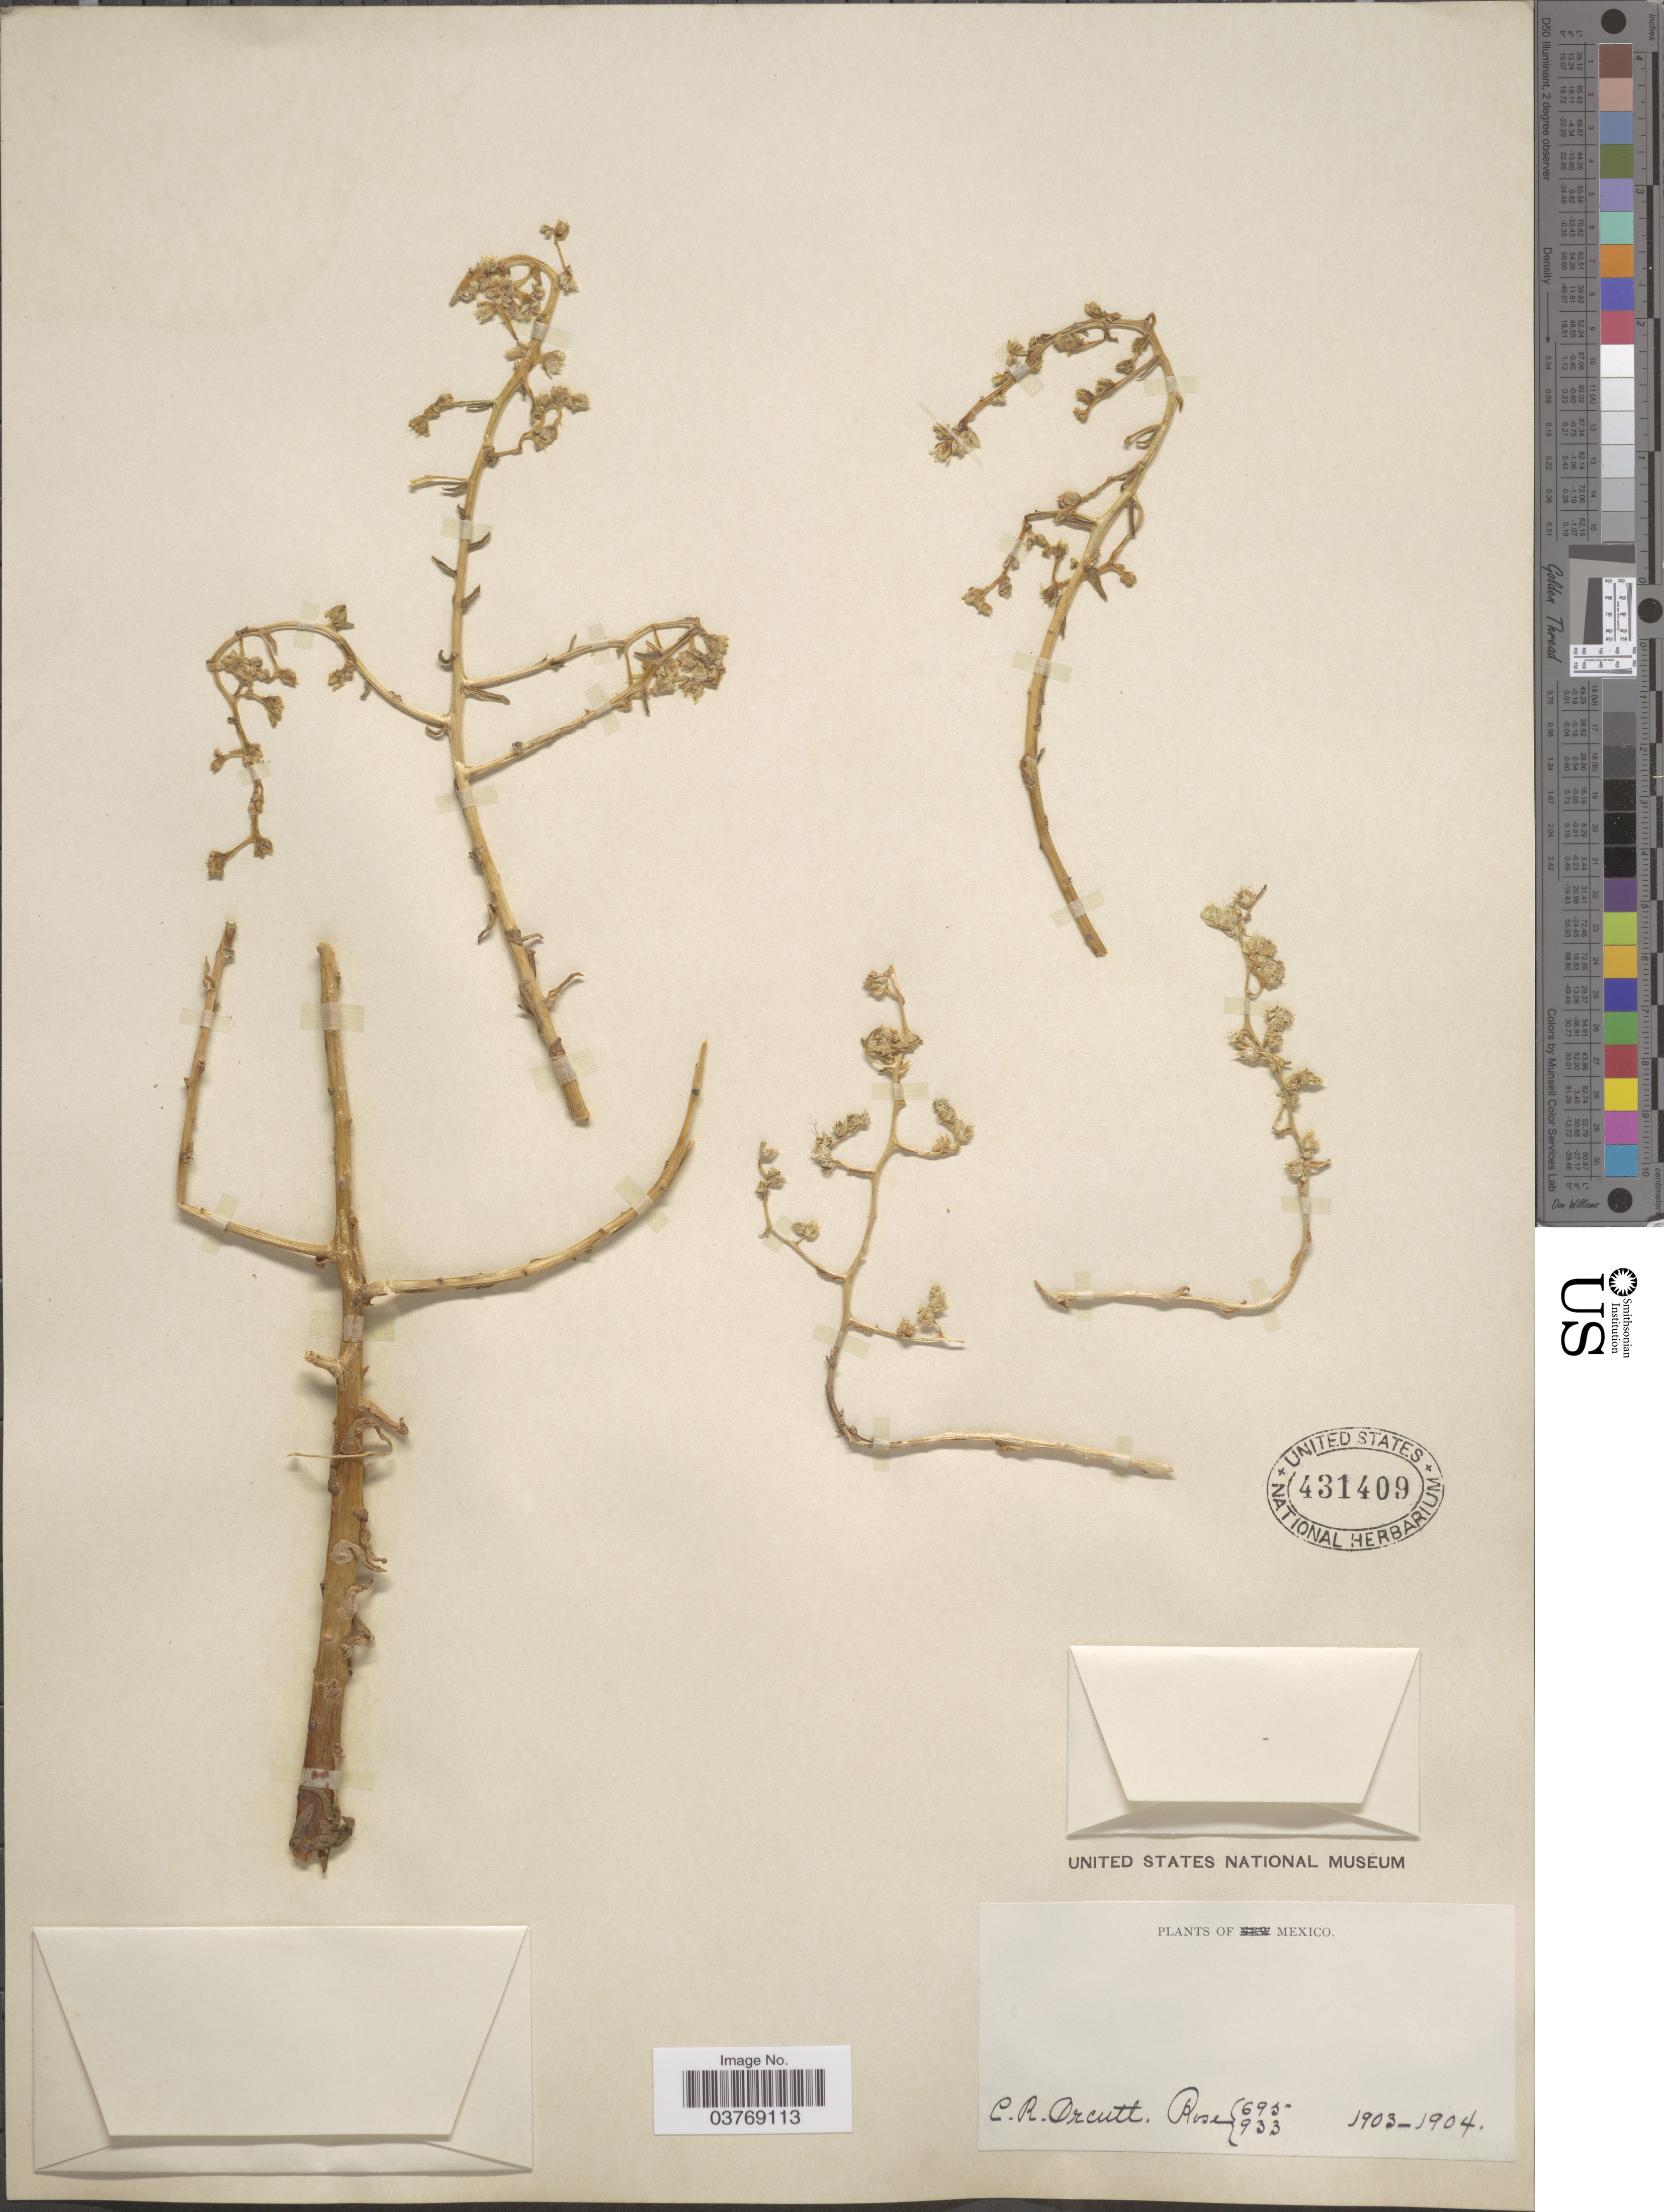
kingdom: Plantae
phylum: Tracheophyta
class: Magnoliopsida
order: Saxifragales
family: Crassulaceae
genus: Sedum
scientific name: Sedum hemsleyanum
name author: Rose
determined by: Strong, Mark T., (BOT), Smithsonian Institution - National Museum of Natural History (UNITED STATES)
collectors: C. R. Orcutt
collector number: Rose 695/933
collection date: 1903/1904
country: Mexico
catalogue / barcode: US 431409